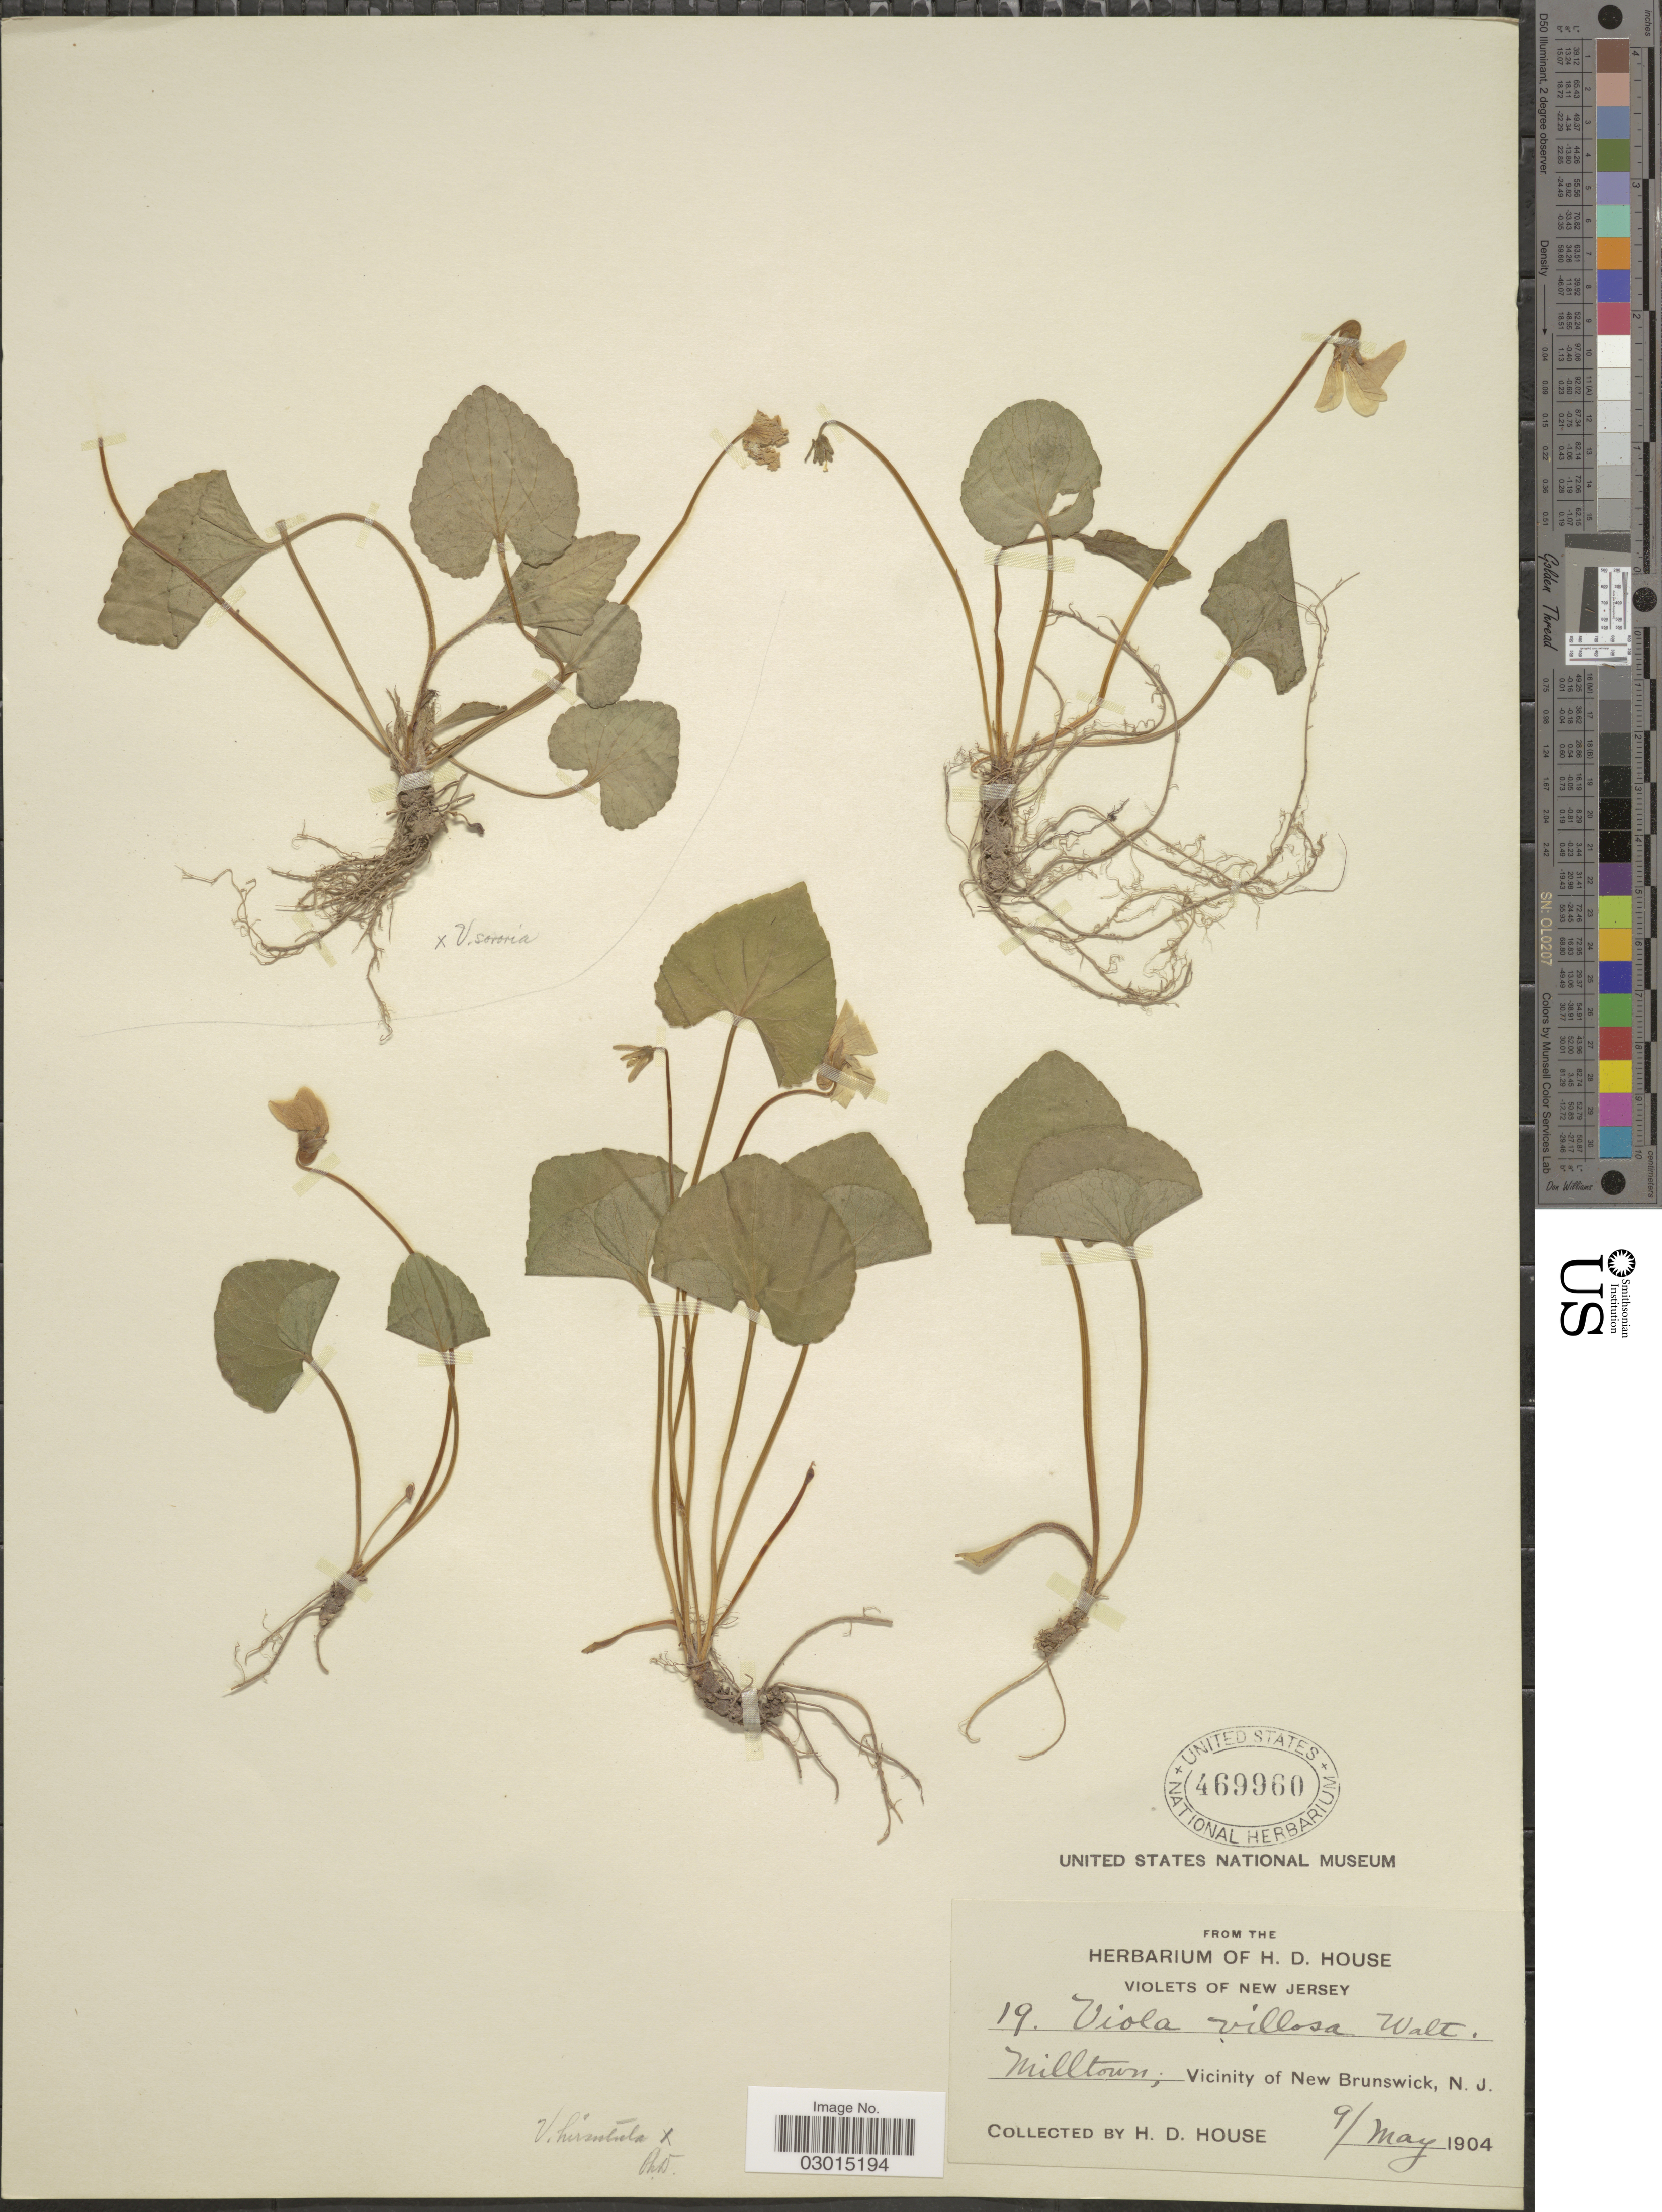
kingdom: Plantae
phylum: Tracheophyta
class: Magnoliopsida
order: Malpighiales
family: Violaceae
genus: Viola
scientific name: Viola hirsutula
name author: Brainerd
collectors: H. D. House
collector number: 19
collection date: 1904-05-09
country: United States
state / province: New Jersey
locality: Milltown; Vicinity of New Brunswick, N.J.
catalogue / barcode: US 469960